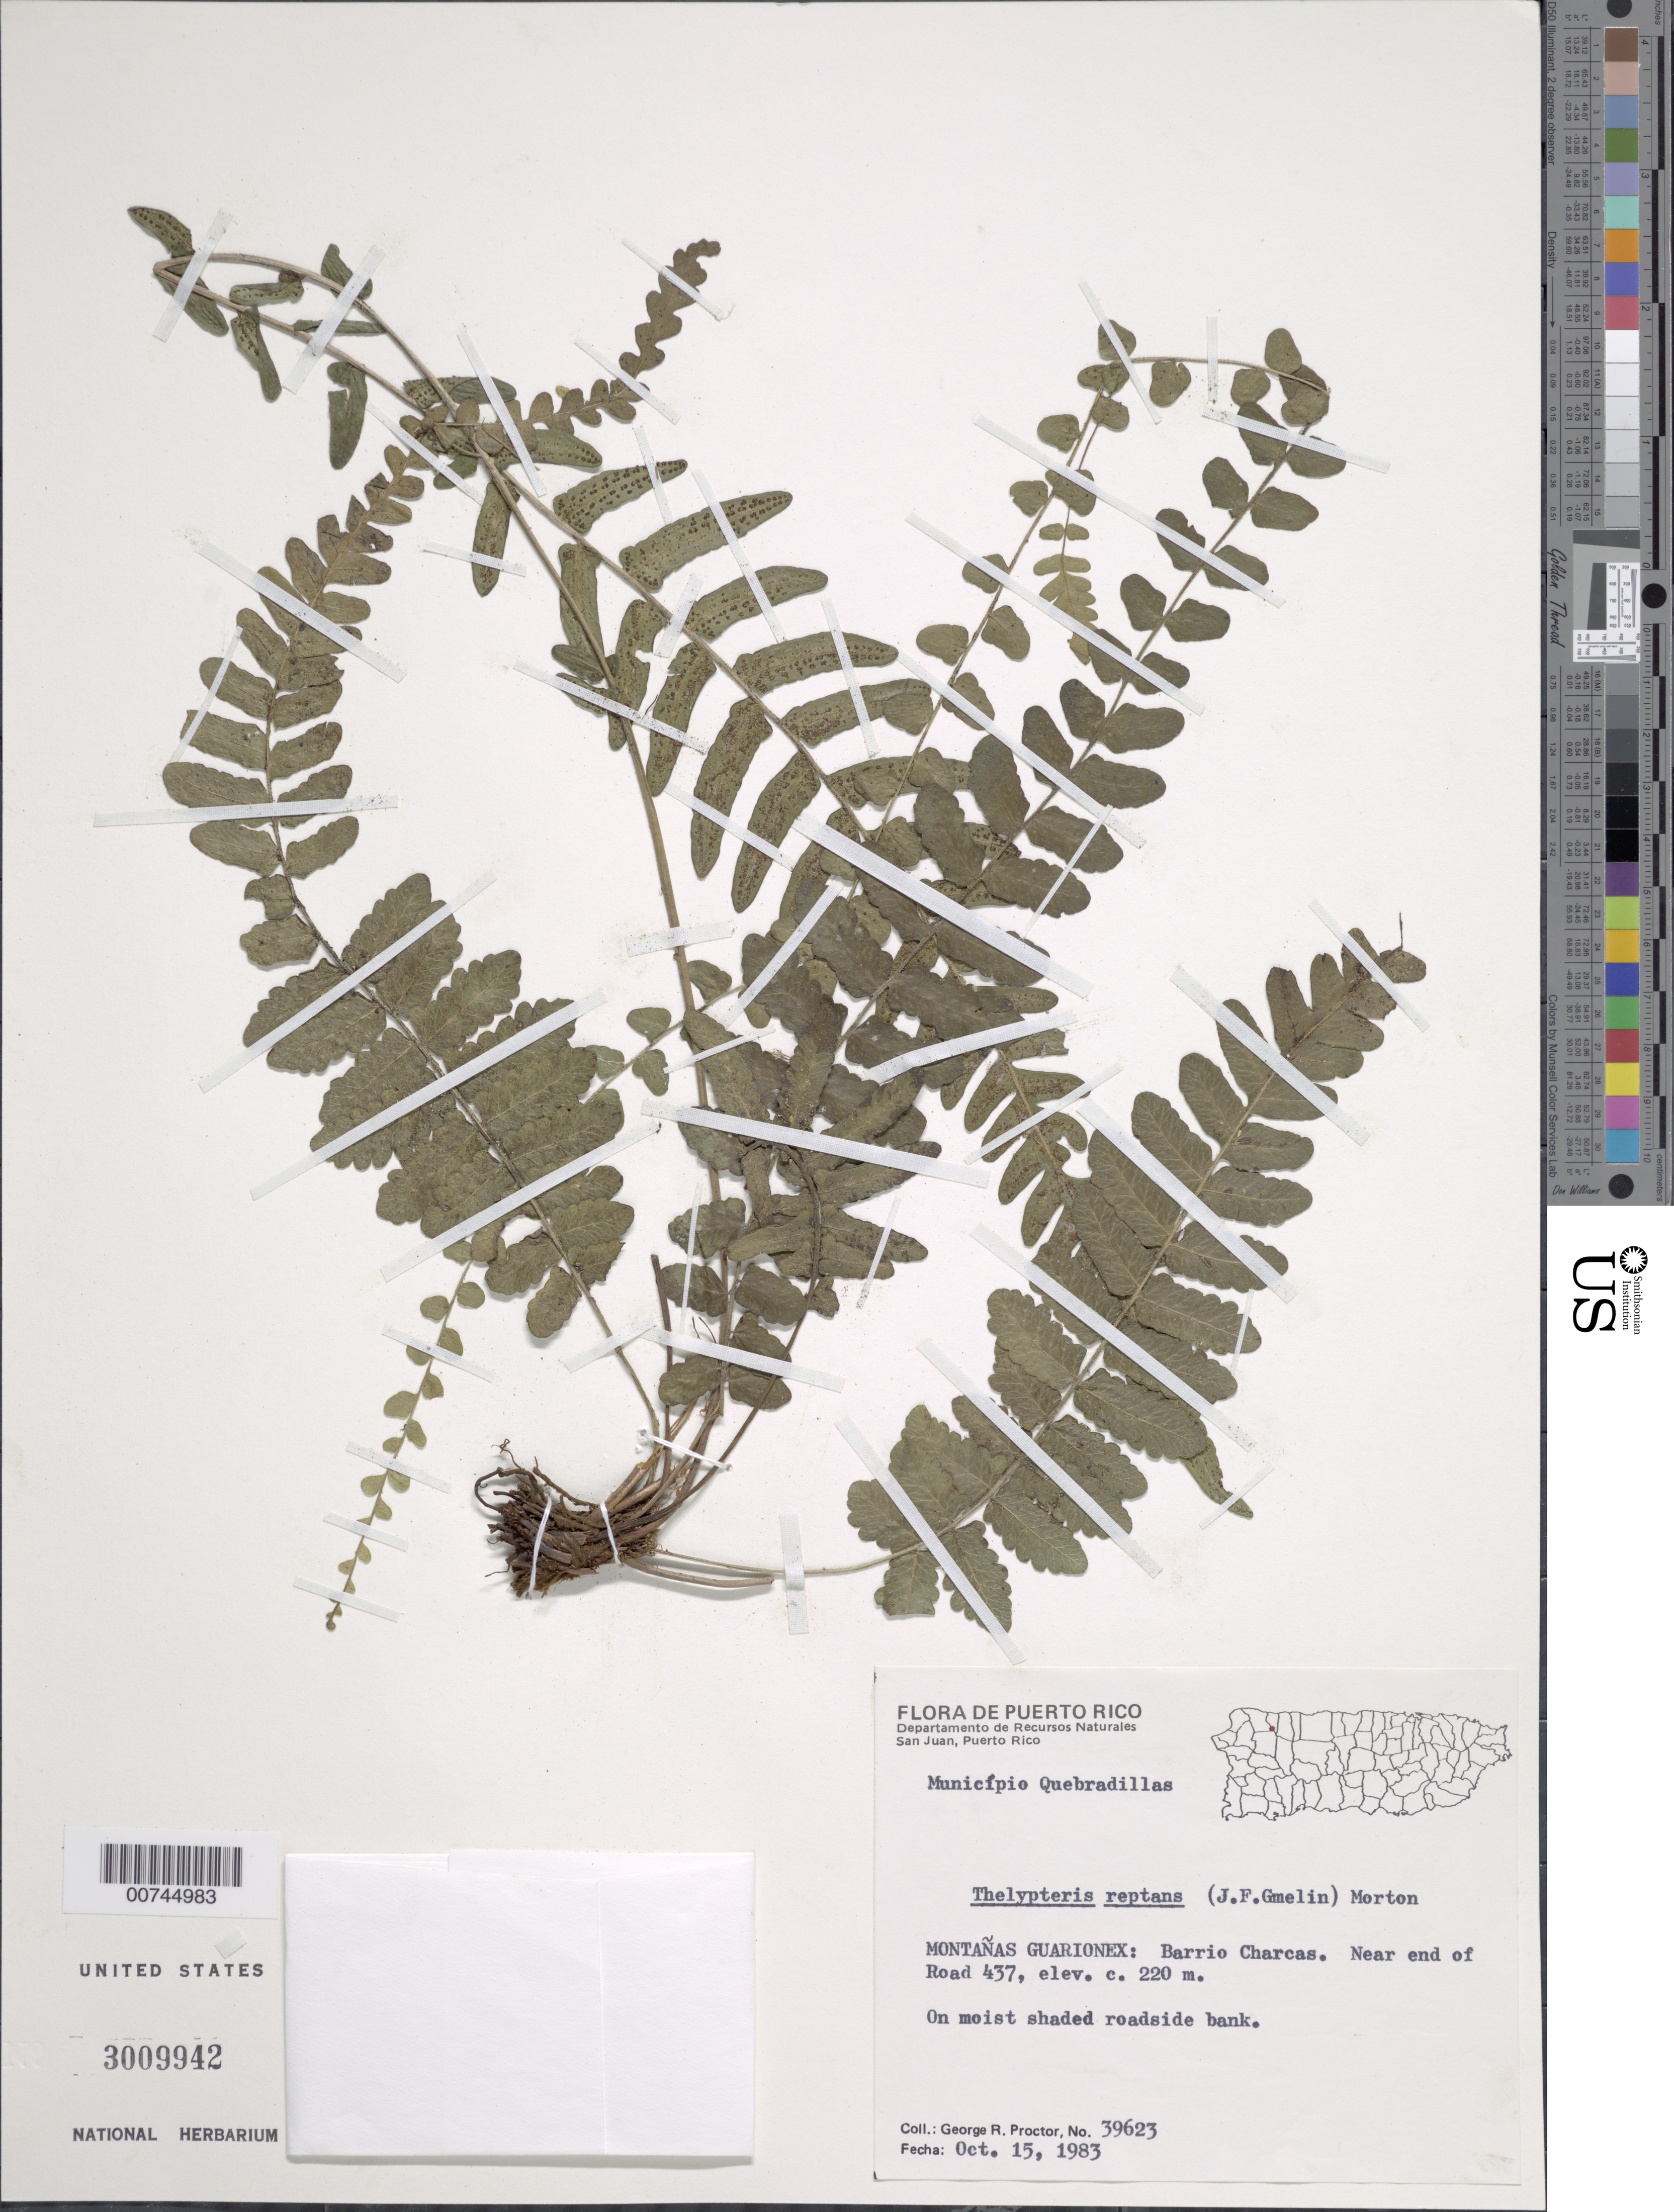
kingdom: Plantae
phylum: Tracheophyta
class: Polypodiopsida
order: Polypodiales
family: Thelypteridaceae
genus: Goniopteris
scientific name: Goniopteris reptans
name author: (J.F. Gmel.) C. Presl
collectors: G. R. Proctor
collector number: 39623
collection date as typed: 15 Oct 1983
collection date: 1983-10-15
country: Puerto Rico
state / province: Quebradillas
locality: Montañas Guaironex: Barrio Charcas. Near end of Road 437. Municipio Quebradillas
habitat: On moist shaded roadside bank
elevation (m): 220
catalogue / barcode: US 3009942